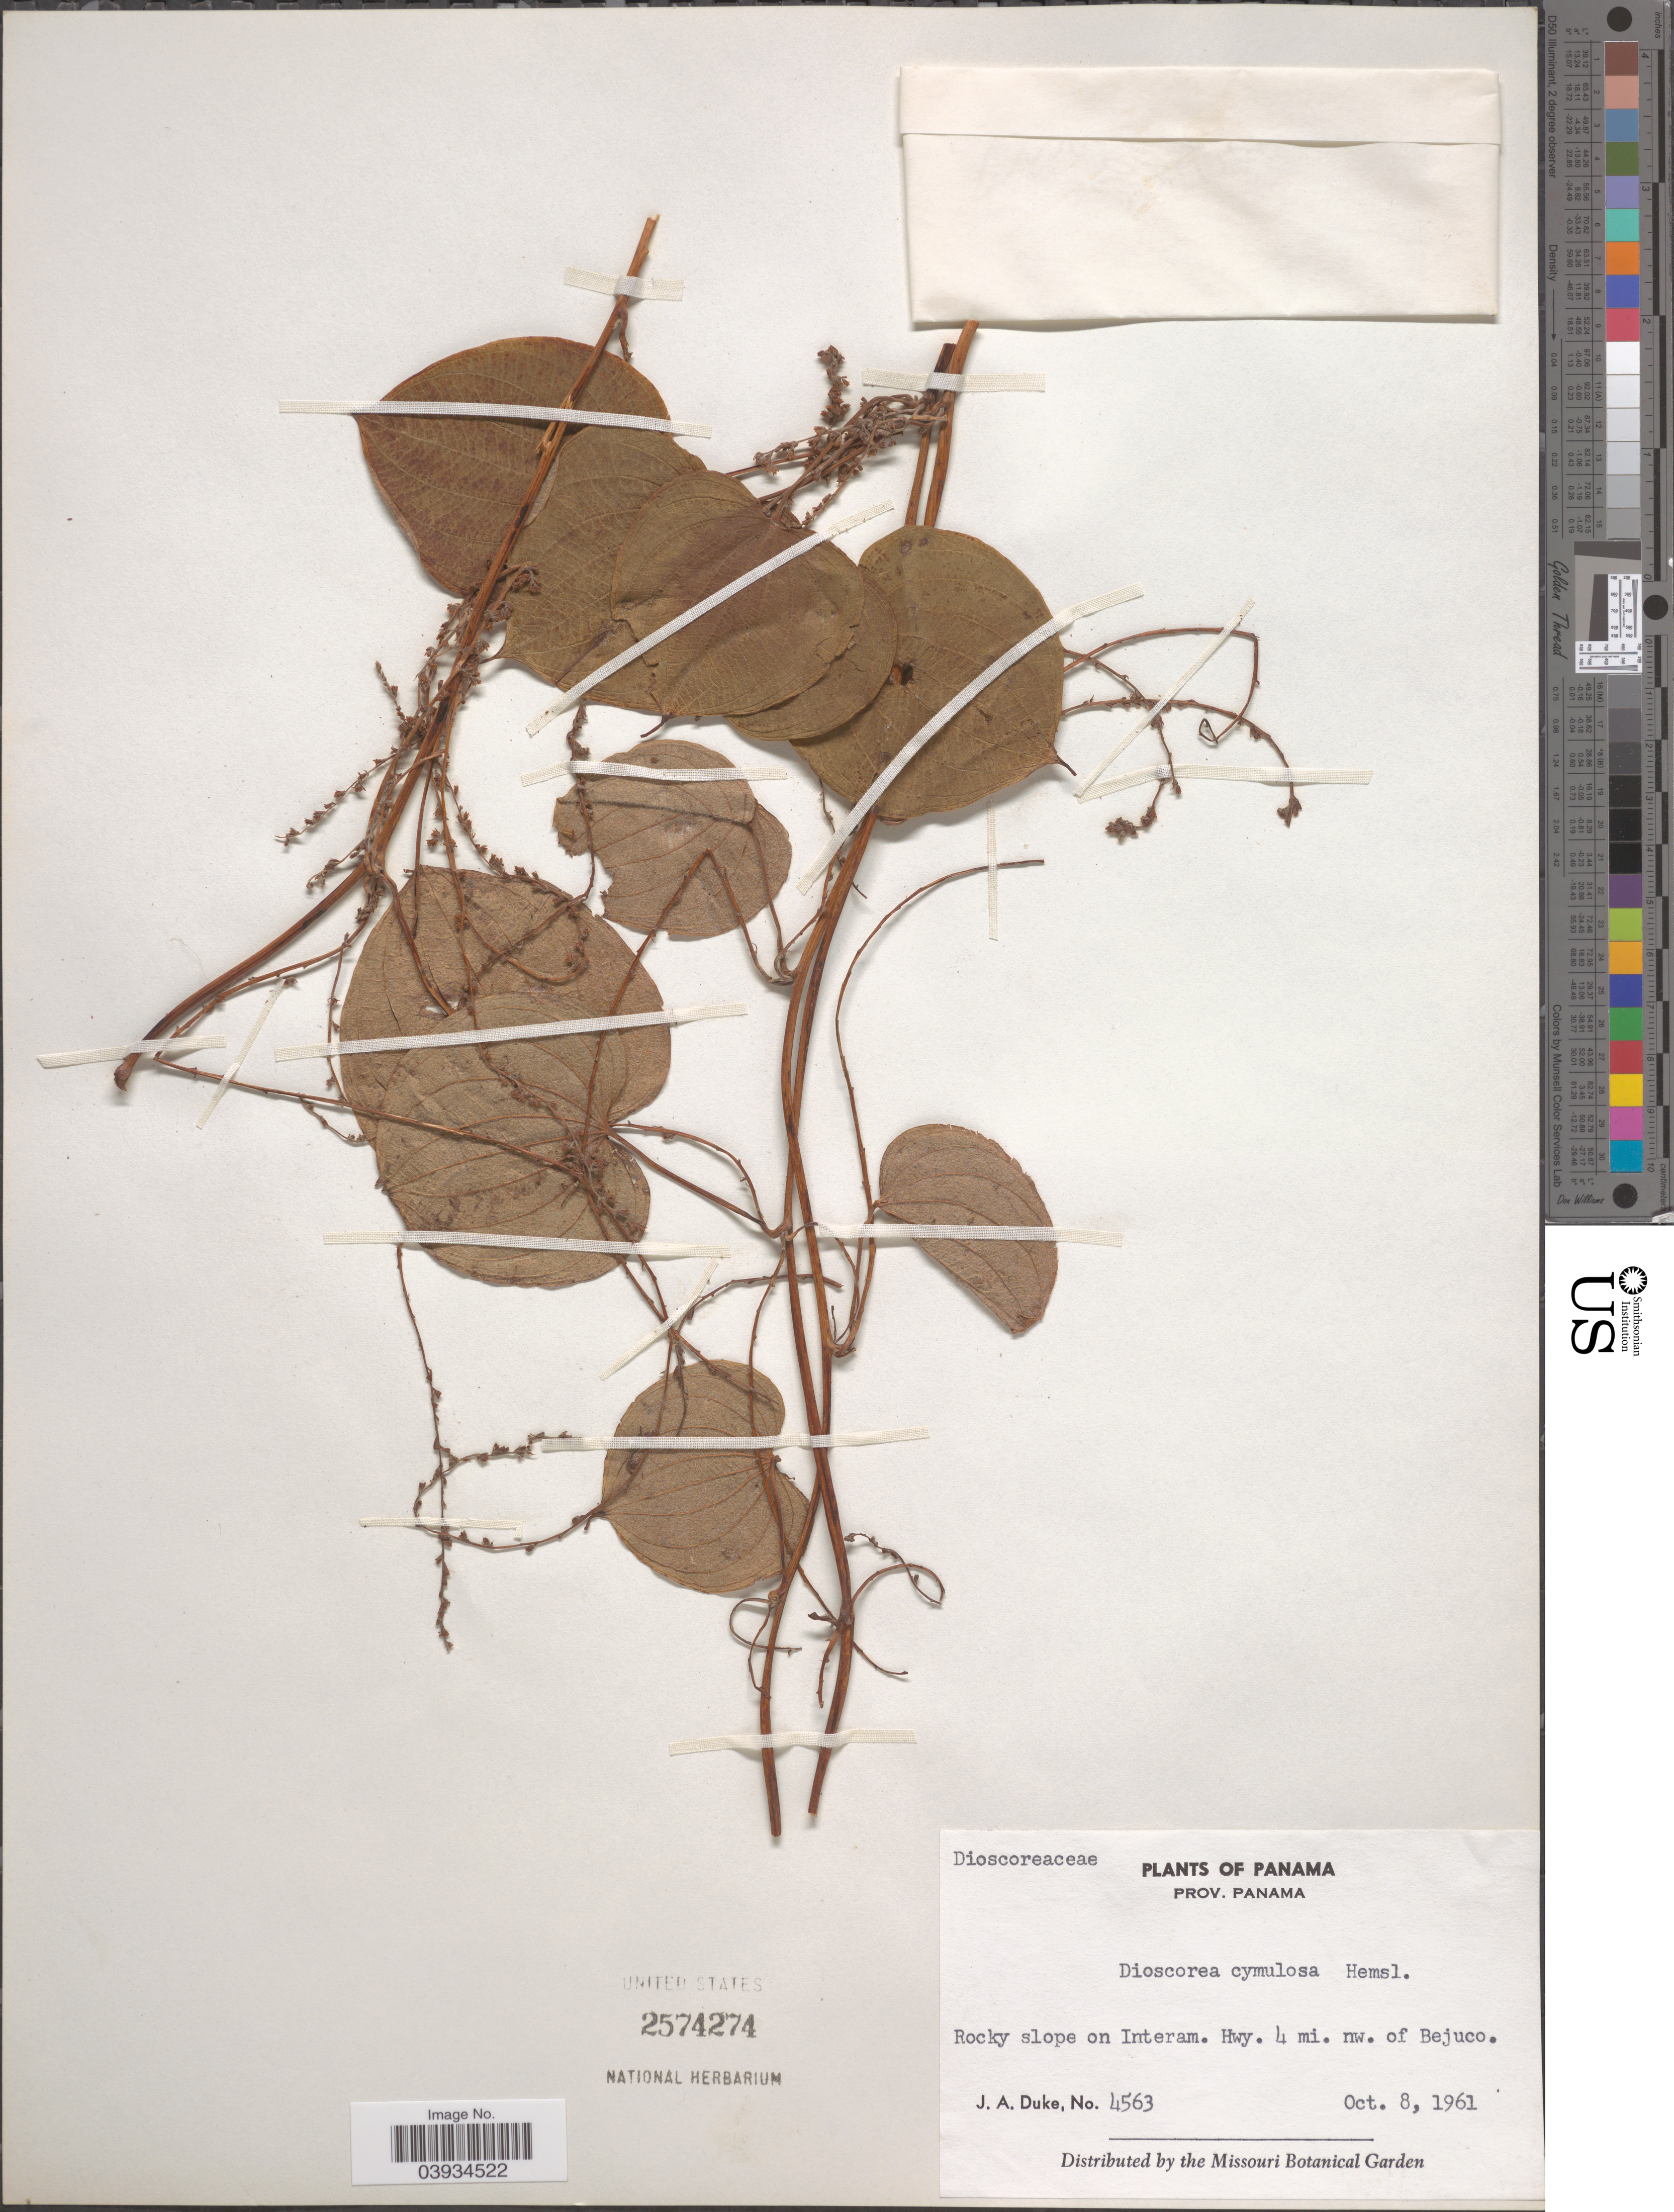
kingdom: Plantae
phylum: Tracheophyta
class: Liliopsida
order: Dioscoreales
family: Dioscoreaceae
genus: Dioscorea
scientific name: Dioscorea cymosula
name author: Hemsl.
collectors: J. A. Duke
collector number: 4563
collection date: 1961-10-08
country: Panama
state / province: Panamá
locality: Rocky slope on Interam. Hwy. 4 mi. nw. of Bejuco.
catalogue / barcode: US 2574274